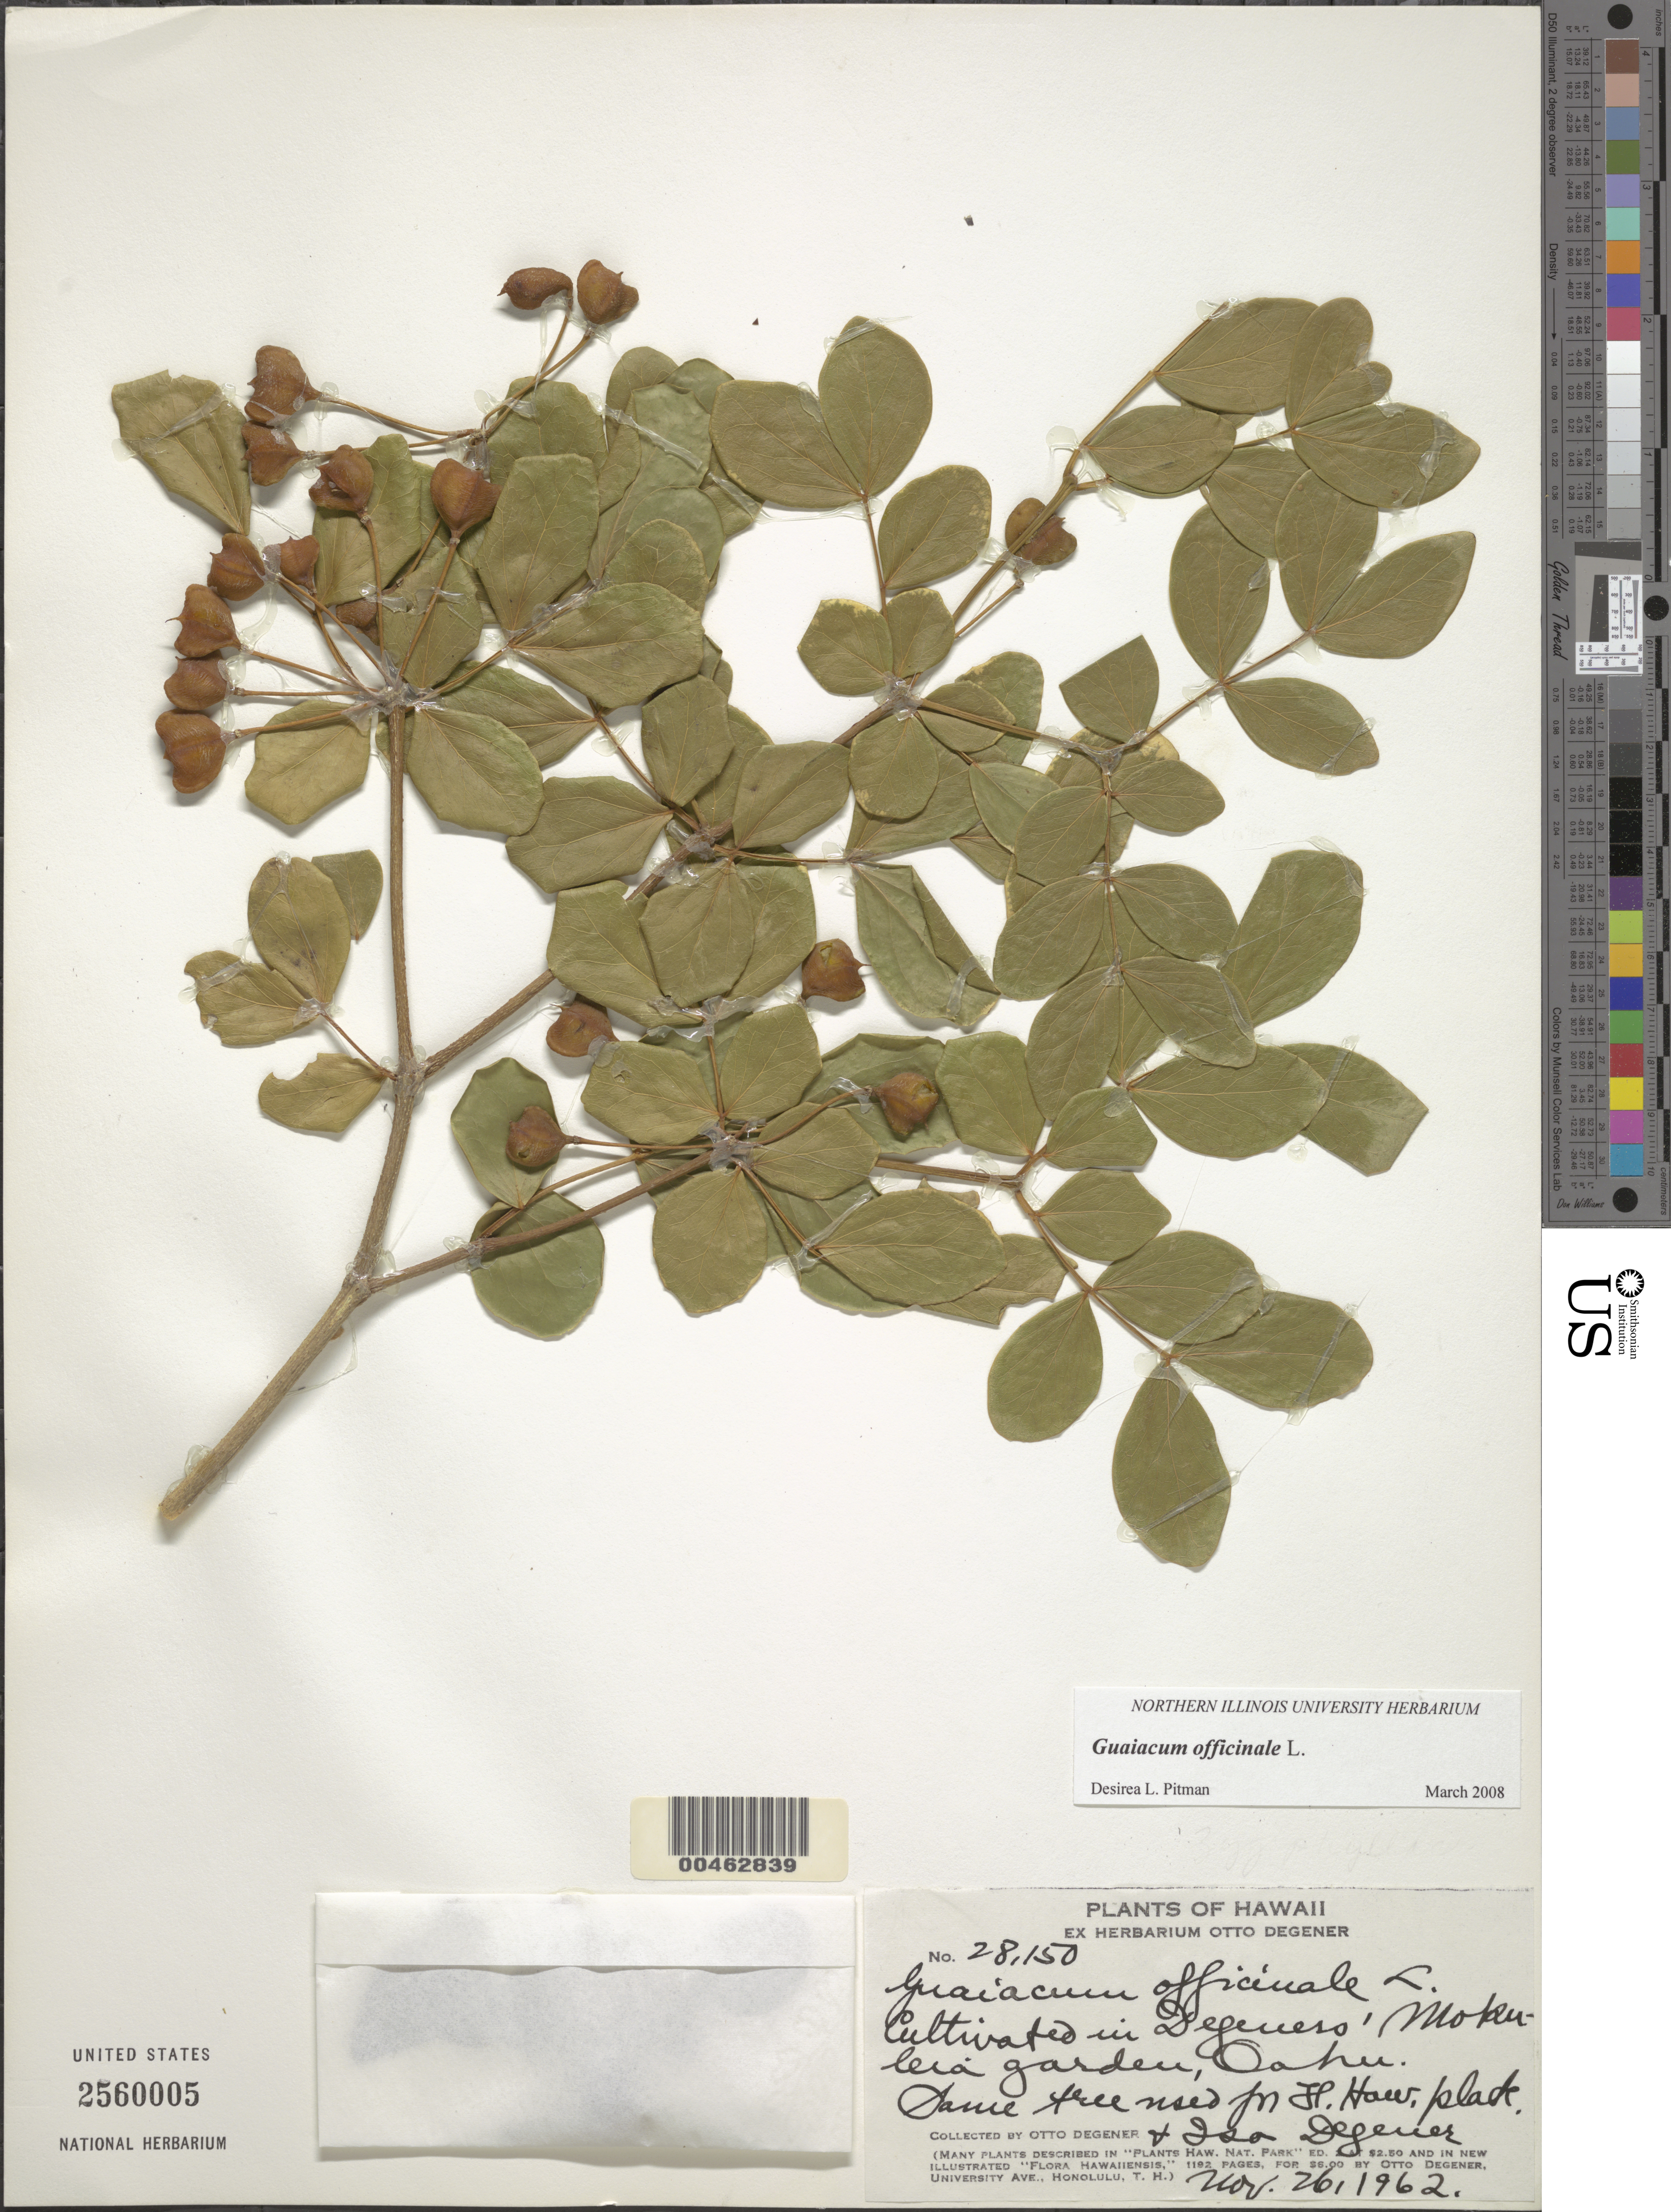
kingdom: Plantae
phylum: Tracheophyta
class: Magnoliopsida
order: Zygophyllales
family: Zygophyllaceae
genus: Guaiacum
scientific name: Guaiacum officinale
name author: L.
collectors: O. Degener & I. Degener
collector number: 28150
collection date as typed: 26 Nov 1962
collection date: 1962-11-26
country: United States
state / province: Hawaii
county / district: Honolulu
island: Oahu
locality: in Degeners' Mokuleia garden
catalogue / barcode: US 2560005